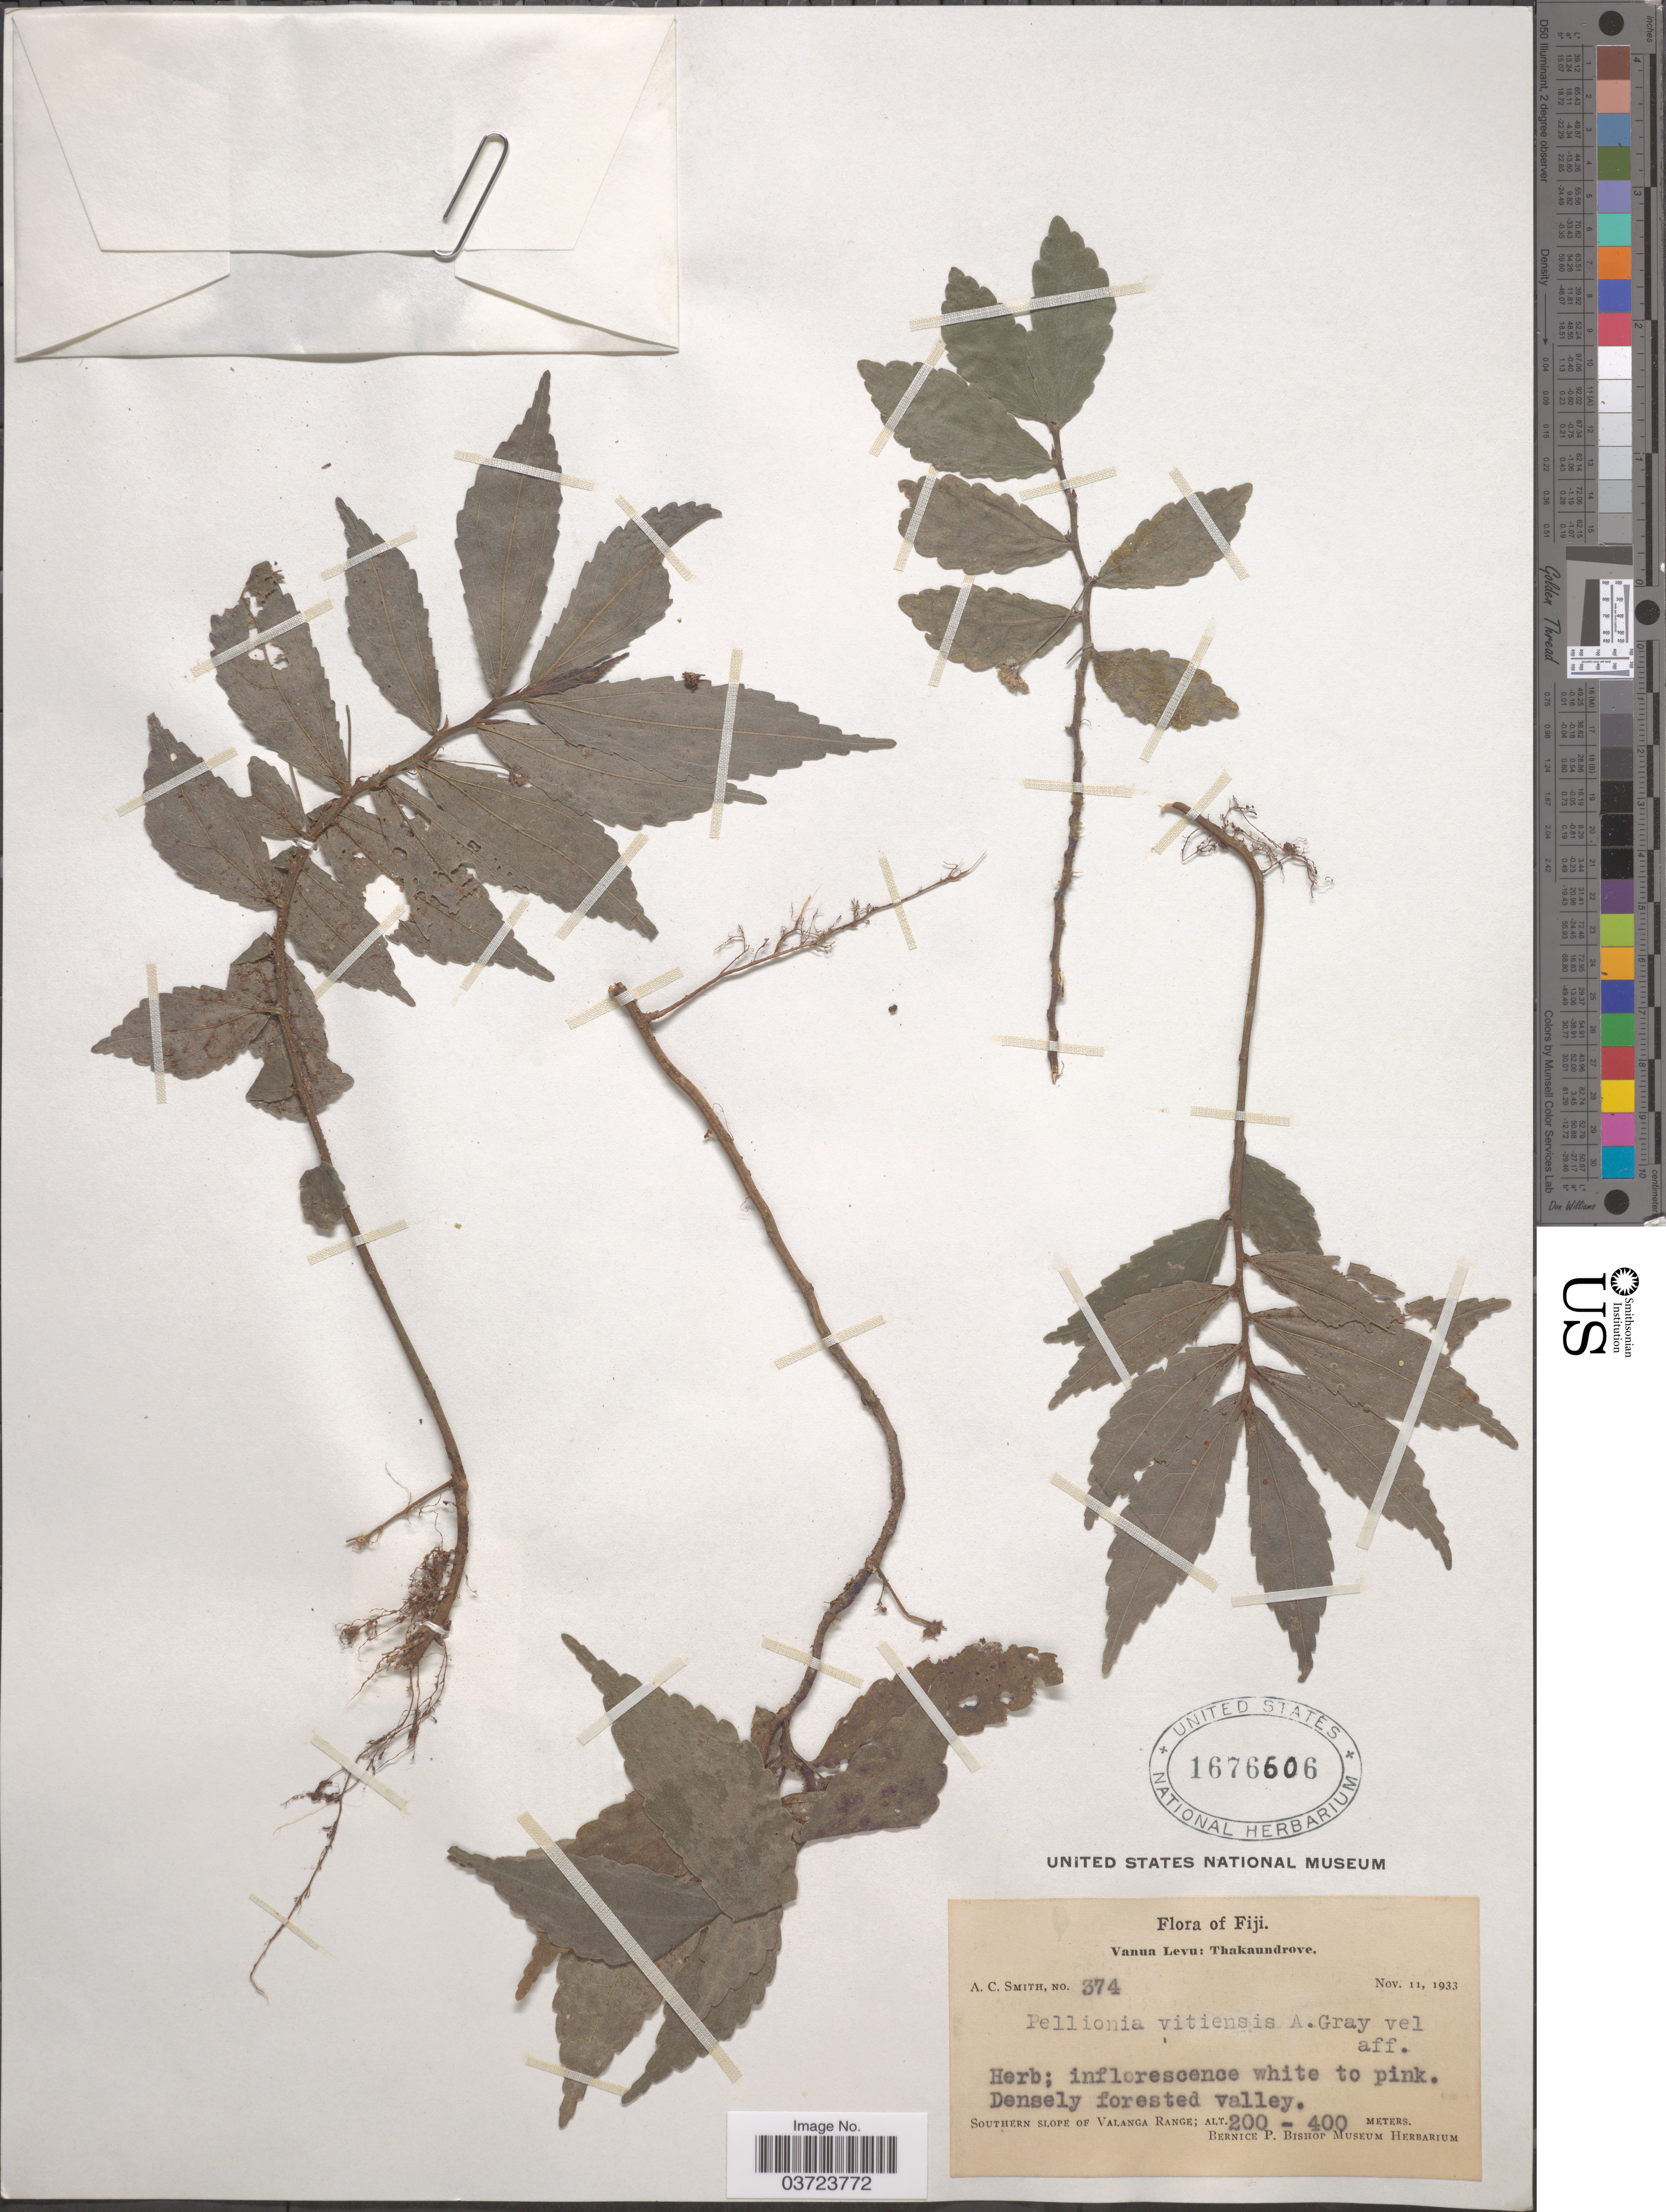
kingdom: Plantae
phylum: Tracheophyta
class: Magnoliopsida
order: Rosales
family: Urticaceae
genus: Pellionia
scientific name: Pellionia vitiensis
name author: A. Gray ex Wedd.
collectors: A. C. Smith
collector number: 374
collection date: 1933-11-11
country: Fiji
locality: Vanua Levu: Thakaundrove. Southern Slope of Valanga Range.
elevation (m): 200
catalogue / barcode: US 1676606